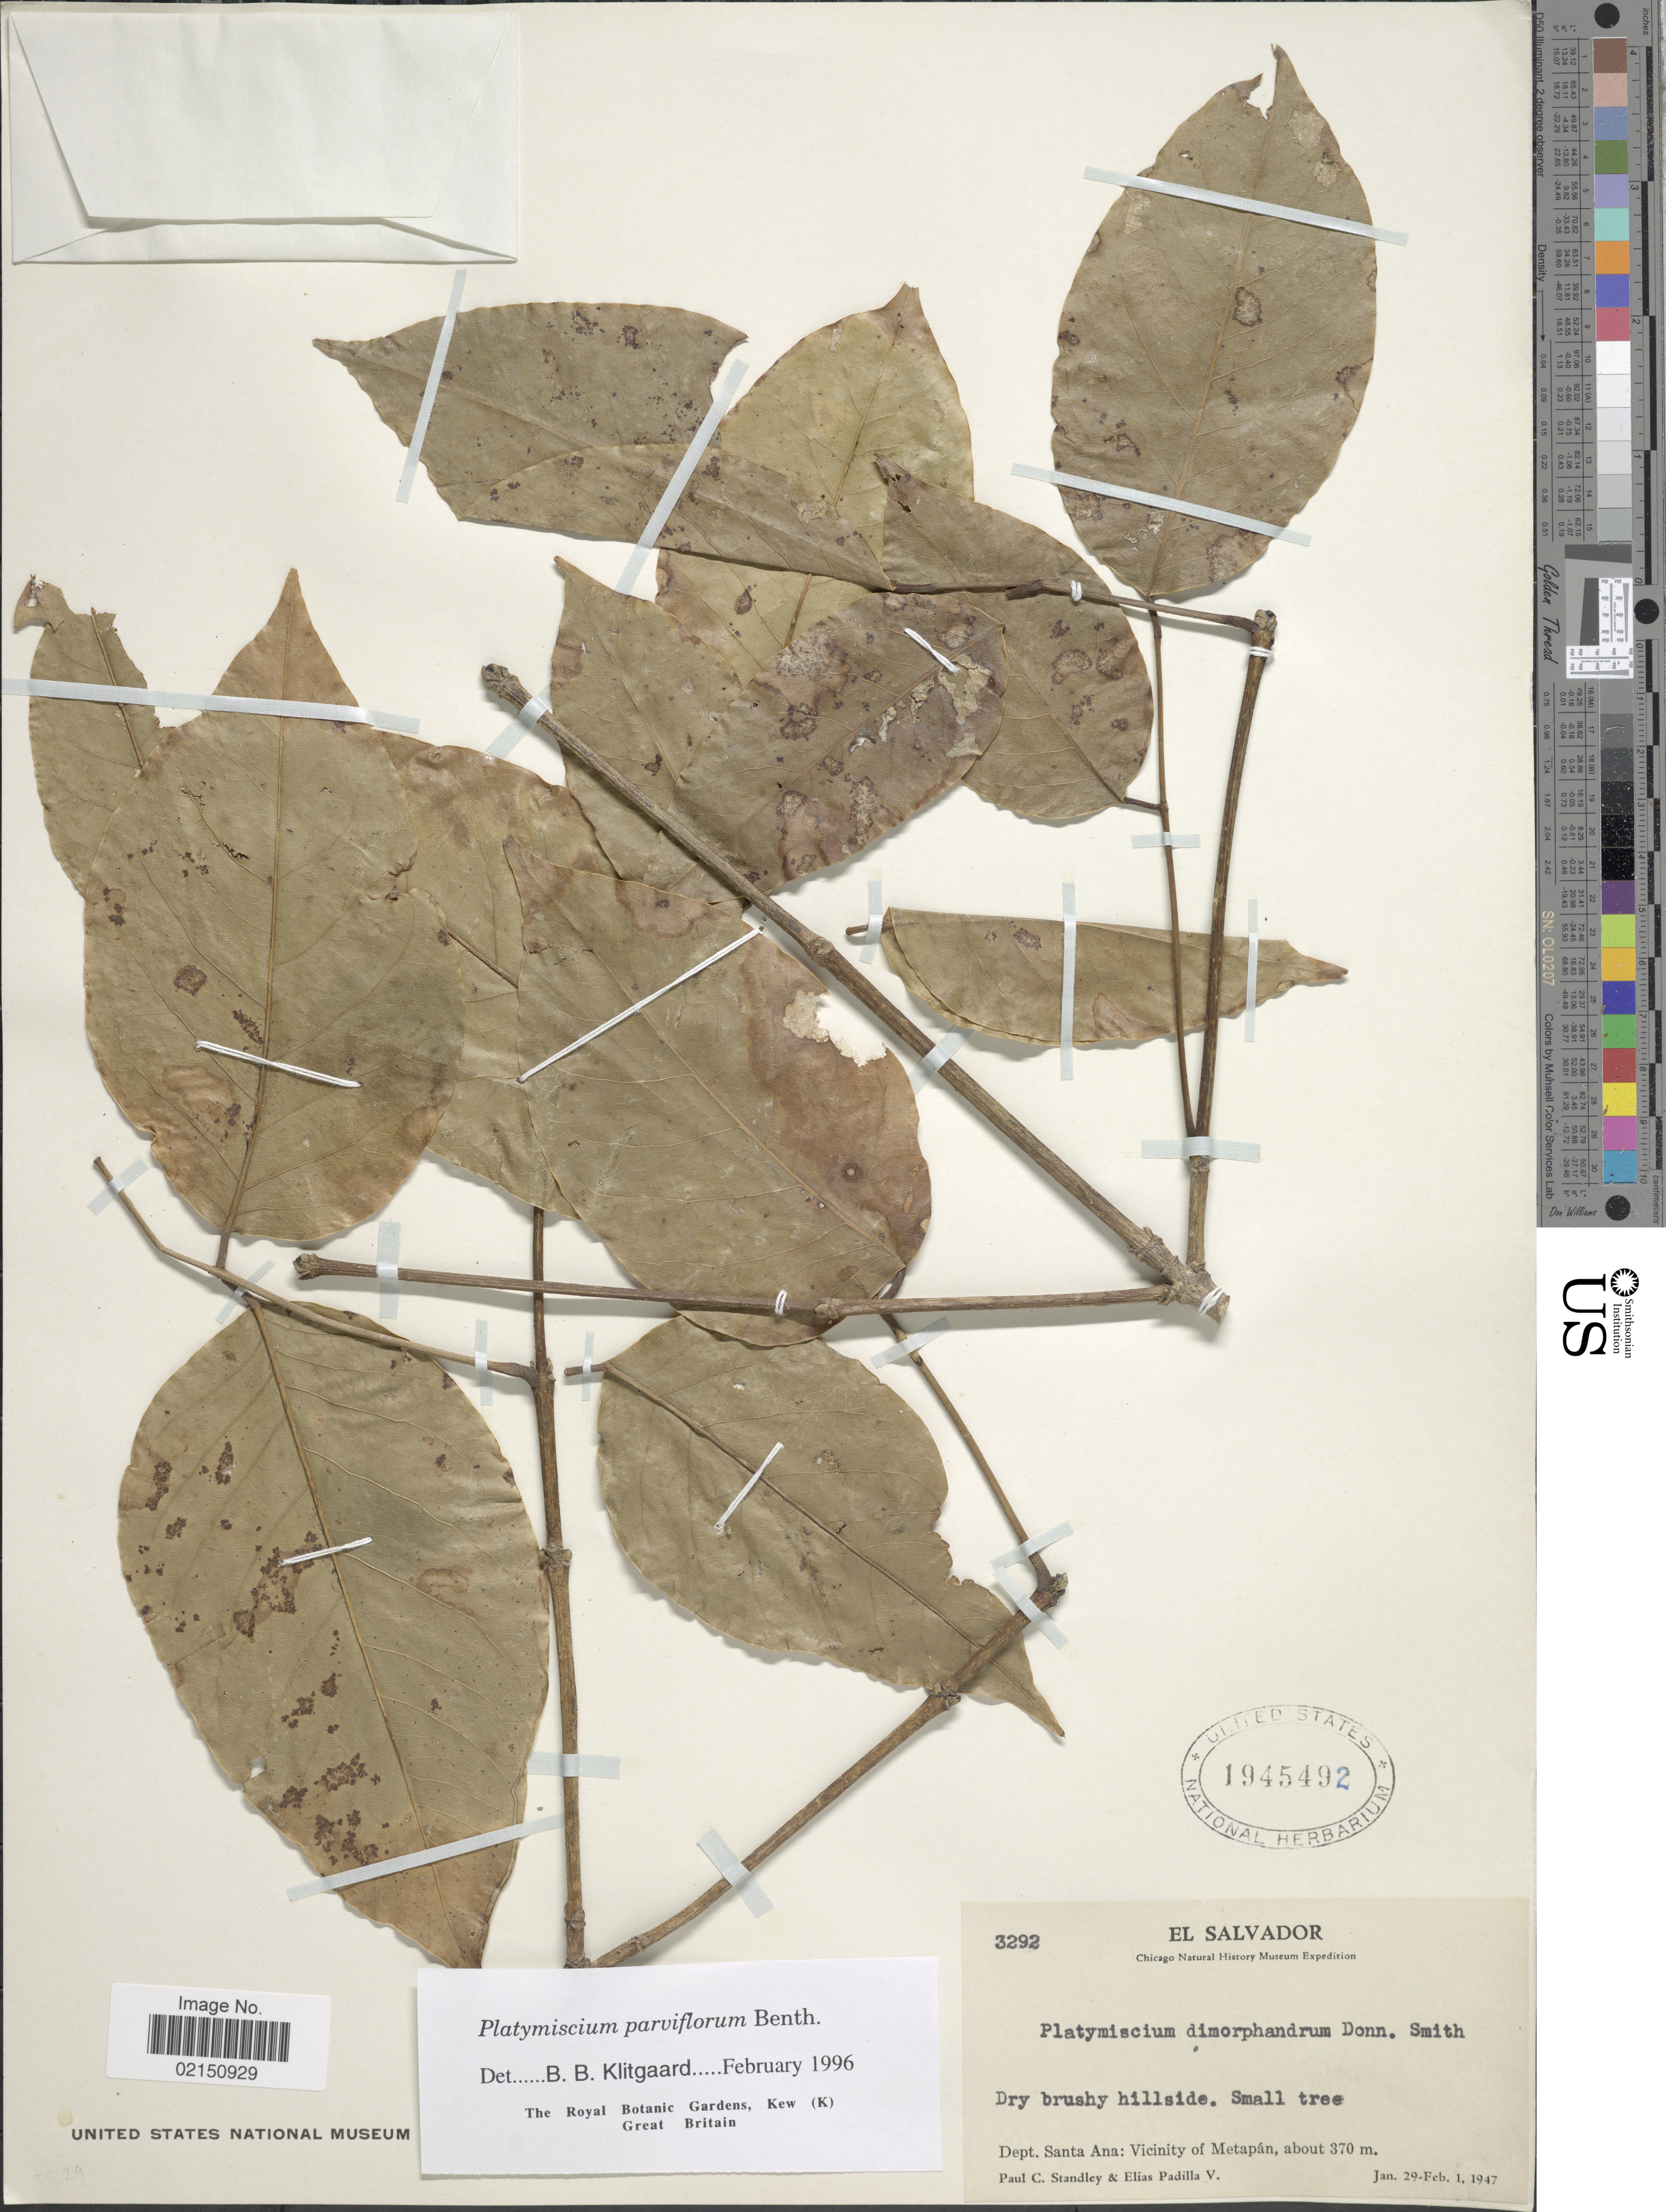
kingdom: Plantae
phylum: Tracheophyta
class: Magnoliopsida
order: Fabales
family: Fabaceae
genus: Platymiscium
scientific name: Platymiscium parviflorum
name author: Benth.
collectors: P. C. Standley & E. Padilla V.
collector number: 3292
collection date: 1947-01-29/1947-02-01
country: El Salvador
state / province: Santa Ana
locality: Dry brushy hillside, Dept. Santa Ana: Vicinity of Metapán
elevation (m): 370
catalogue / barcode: US 1945492